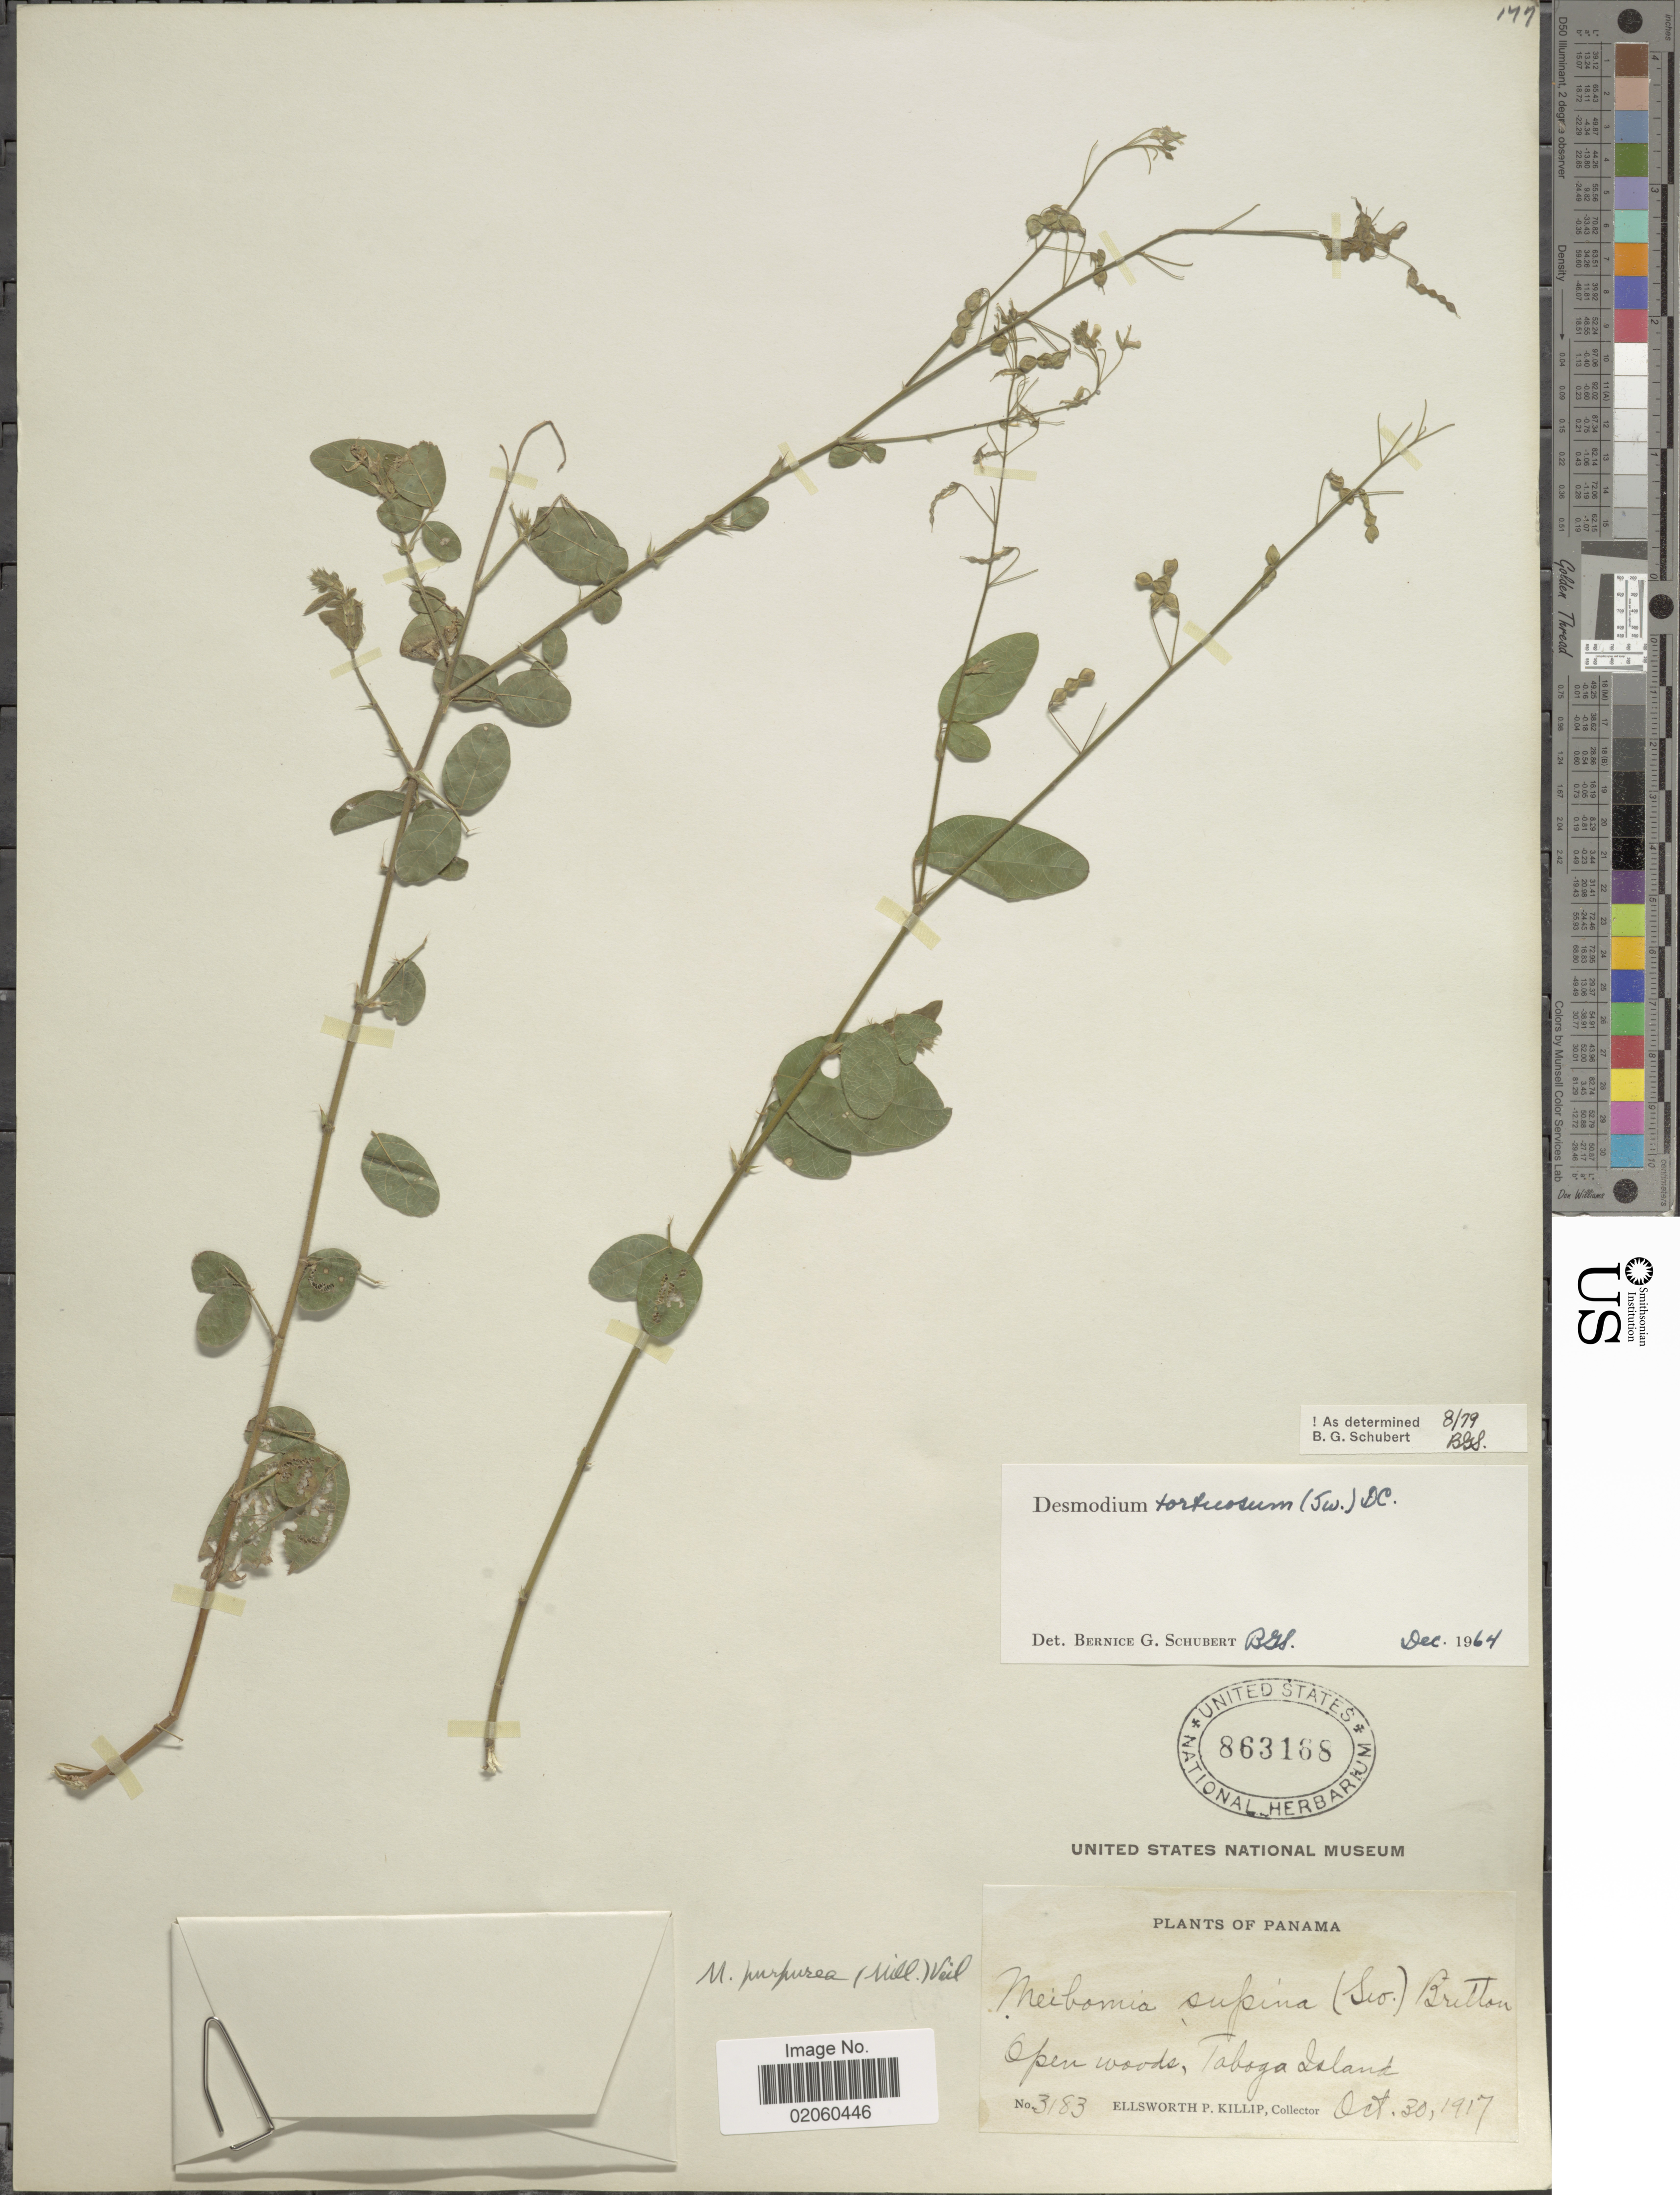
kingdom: Plantae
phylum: Tracheophyta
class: Magnoliopsida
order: Fabales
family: Fabaceae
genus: Desmodium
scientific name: Desmodium tortuosum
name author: (Sw.) DC.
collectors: E. P. Killip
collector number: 3183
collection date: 1917-10-30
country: Panama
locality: Taboga Island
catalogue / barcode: US 863168